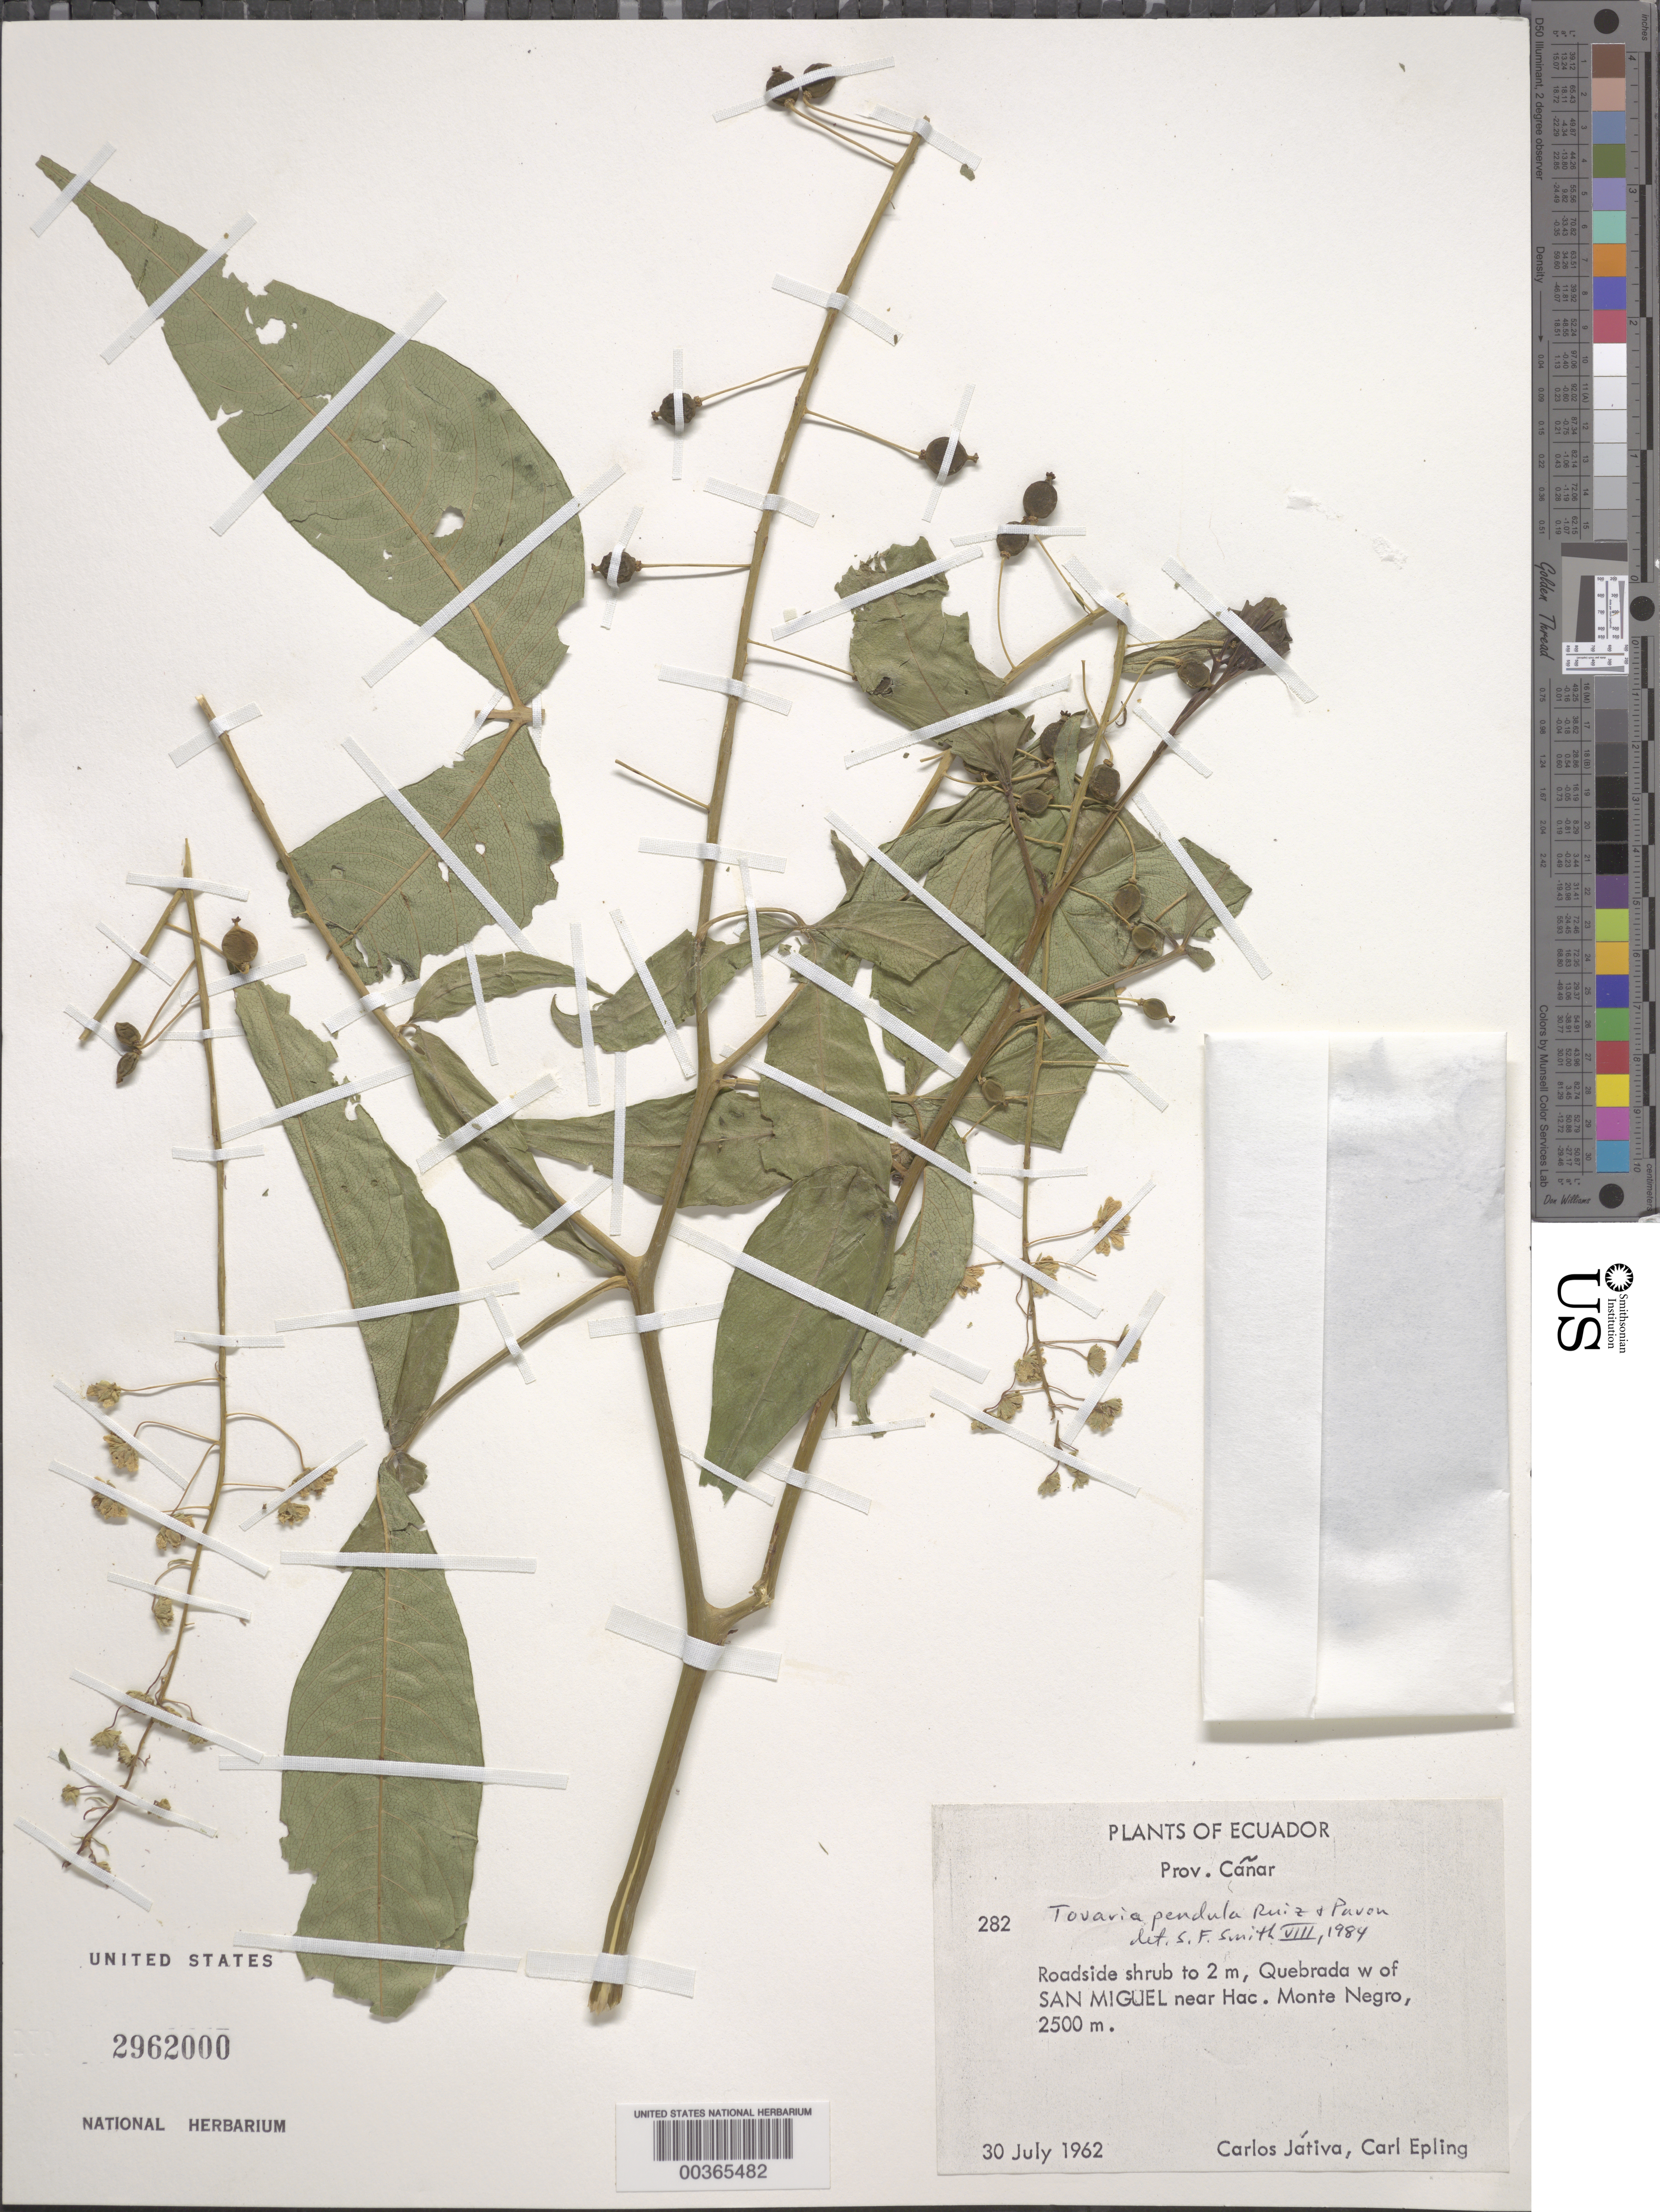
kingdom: Plantae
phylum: Tracheophyta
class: Magnoliopsida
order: Brassicales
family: Tovariaceae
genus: Tovaria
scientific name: Tovaria pendula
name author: Ruiz & Pav.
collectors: C. D. Játiva & C. C. Epling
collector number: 282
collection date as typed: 30 Jul 1962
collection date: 1962-07-30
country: Ecuador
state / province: Cañar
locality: Quebrada W of Sal Miguel, near Hac. Monte Negro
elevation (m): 2500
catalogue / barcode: US 2962000